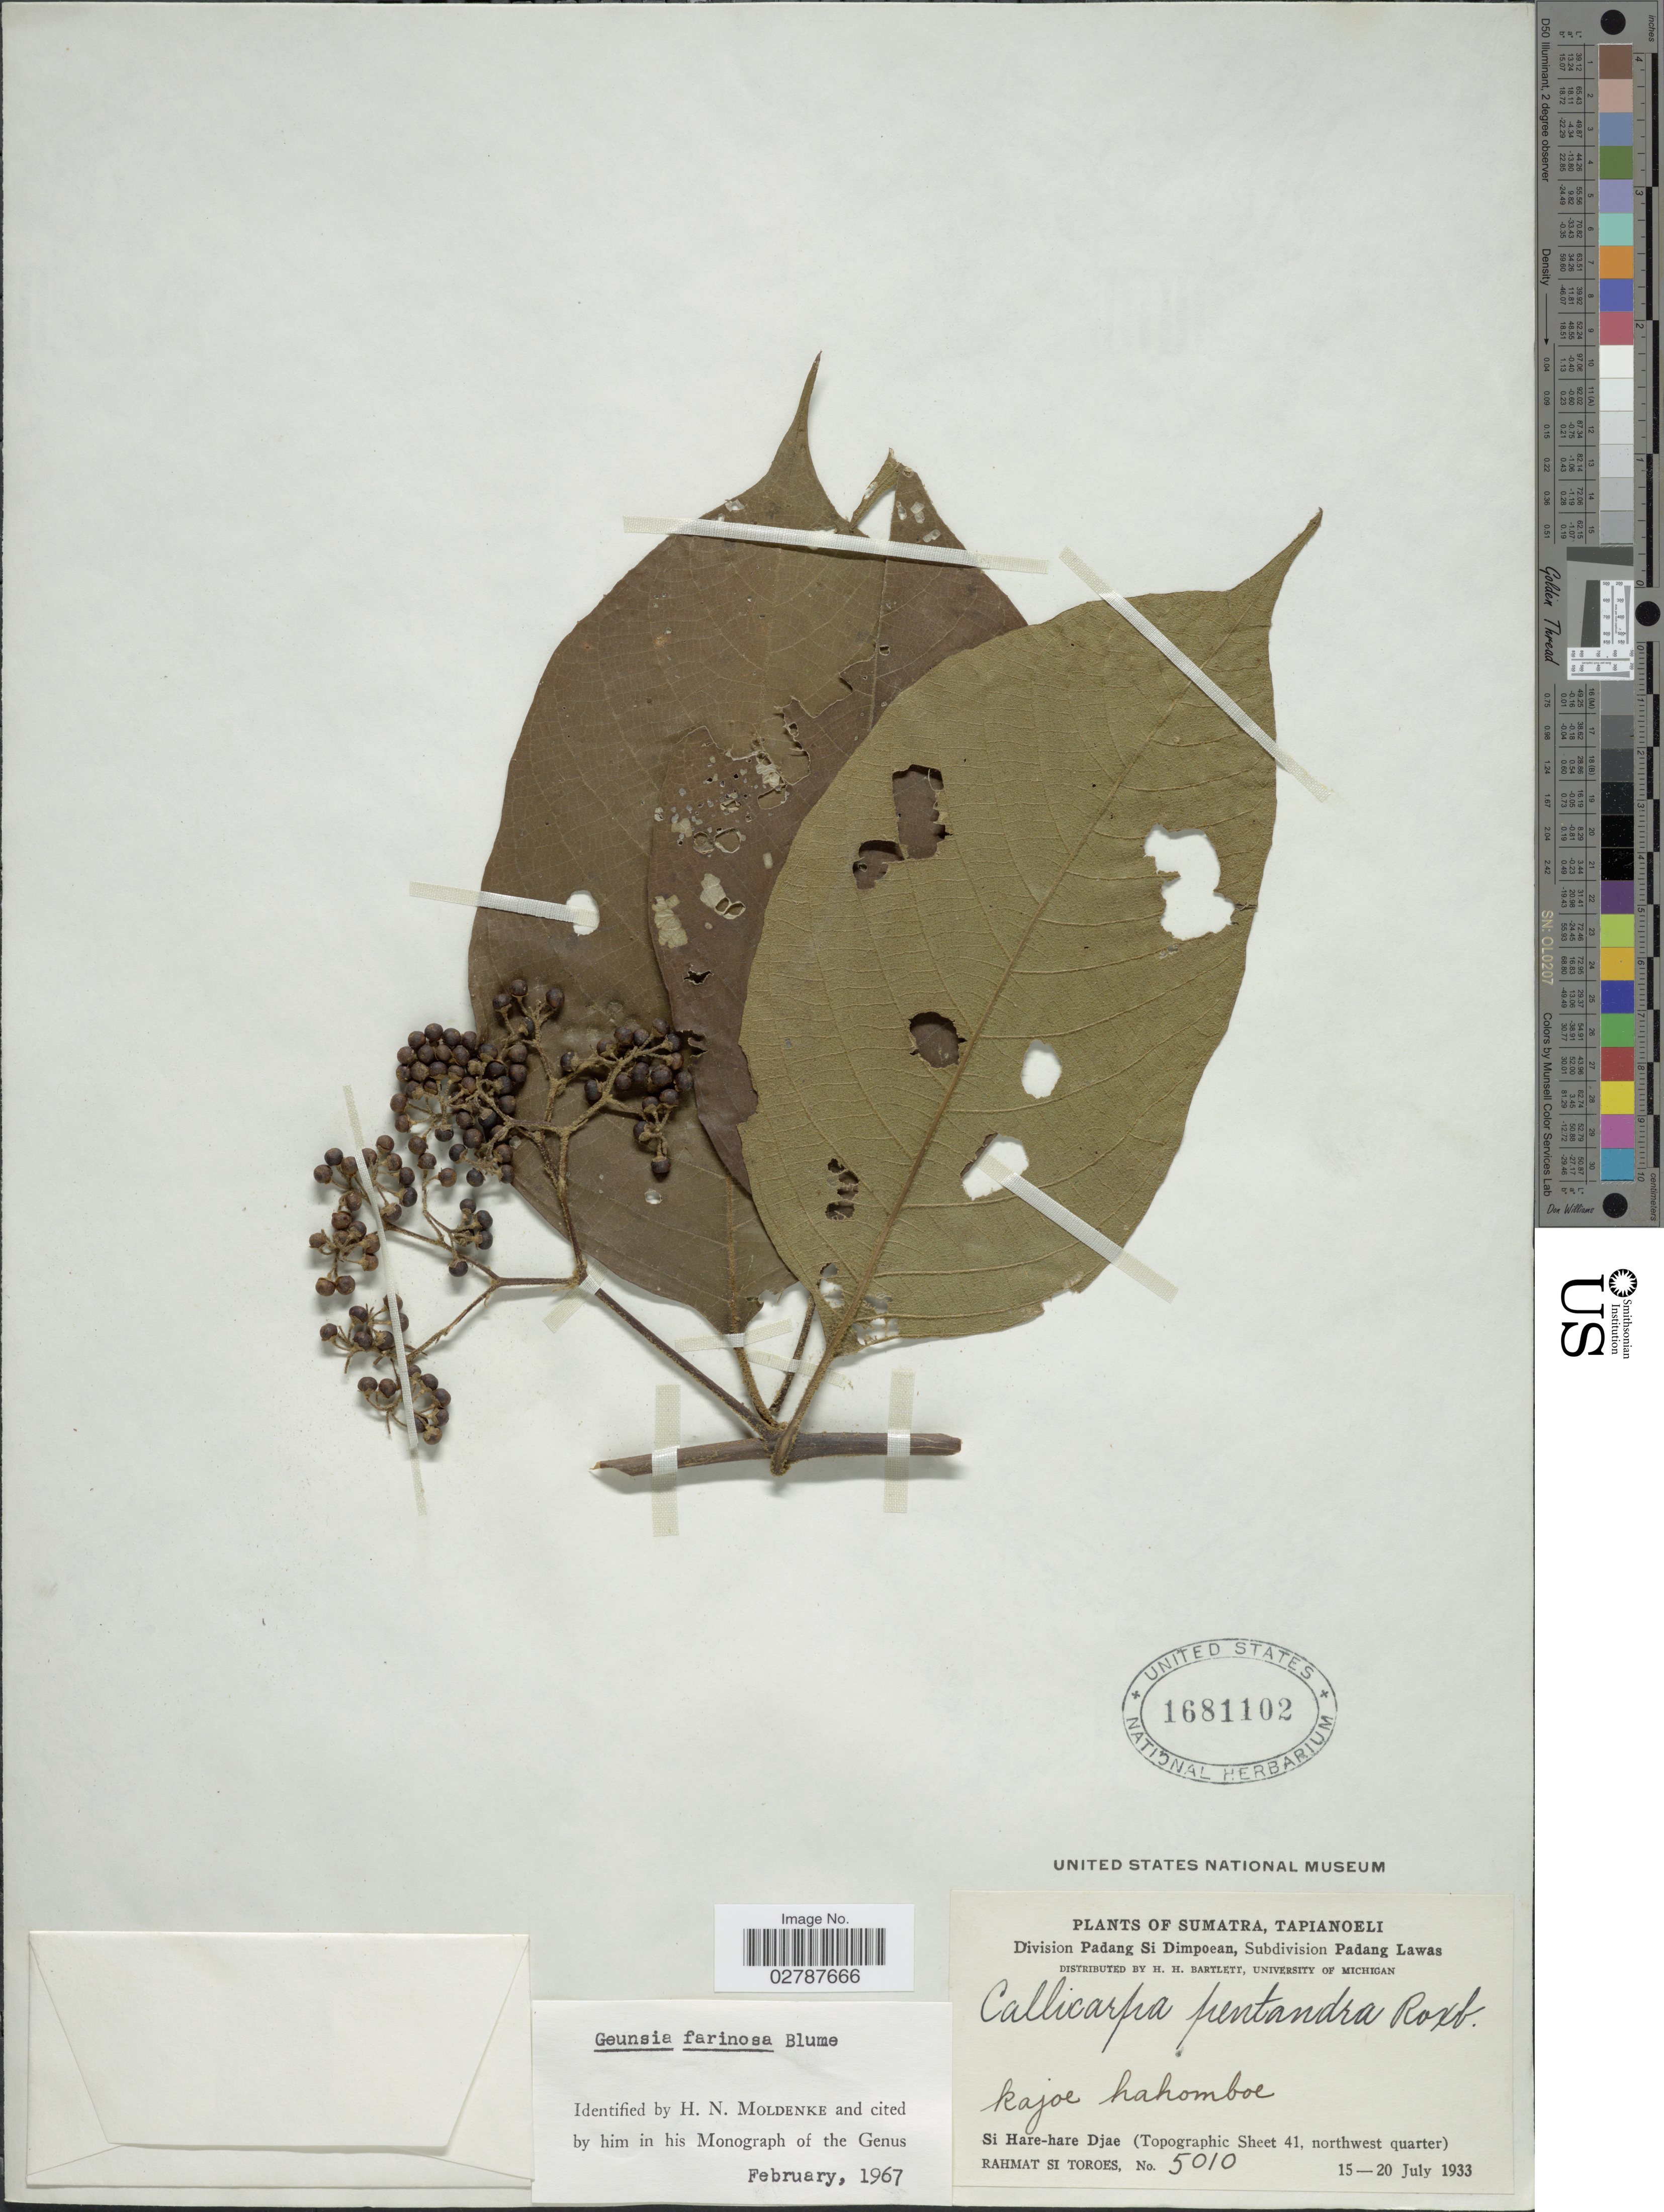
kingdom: Plantae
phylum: Tracheophyta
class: Magnoliopsida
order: Lamiales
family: Lamiaceae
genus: Callicarpa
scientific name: Callicarpa farinosa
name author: Roxb. ex C.B. Clarke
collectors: Rahmat Si Boeea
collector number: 5010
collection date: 1933-07-15/1933-07-20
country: Indonesia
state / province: Sumatra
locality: Tapianoeli. Division Padang Si Dimpoean, Subdivision Padang Lawas. Si Hare-hare Djae (Topographic Sheet 41, northwest quarter).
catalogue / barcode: US 1681102